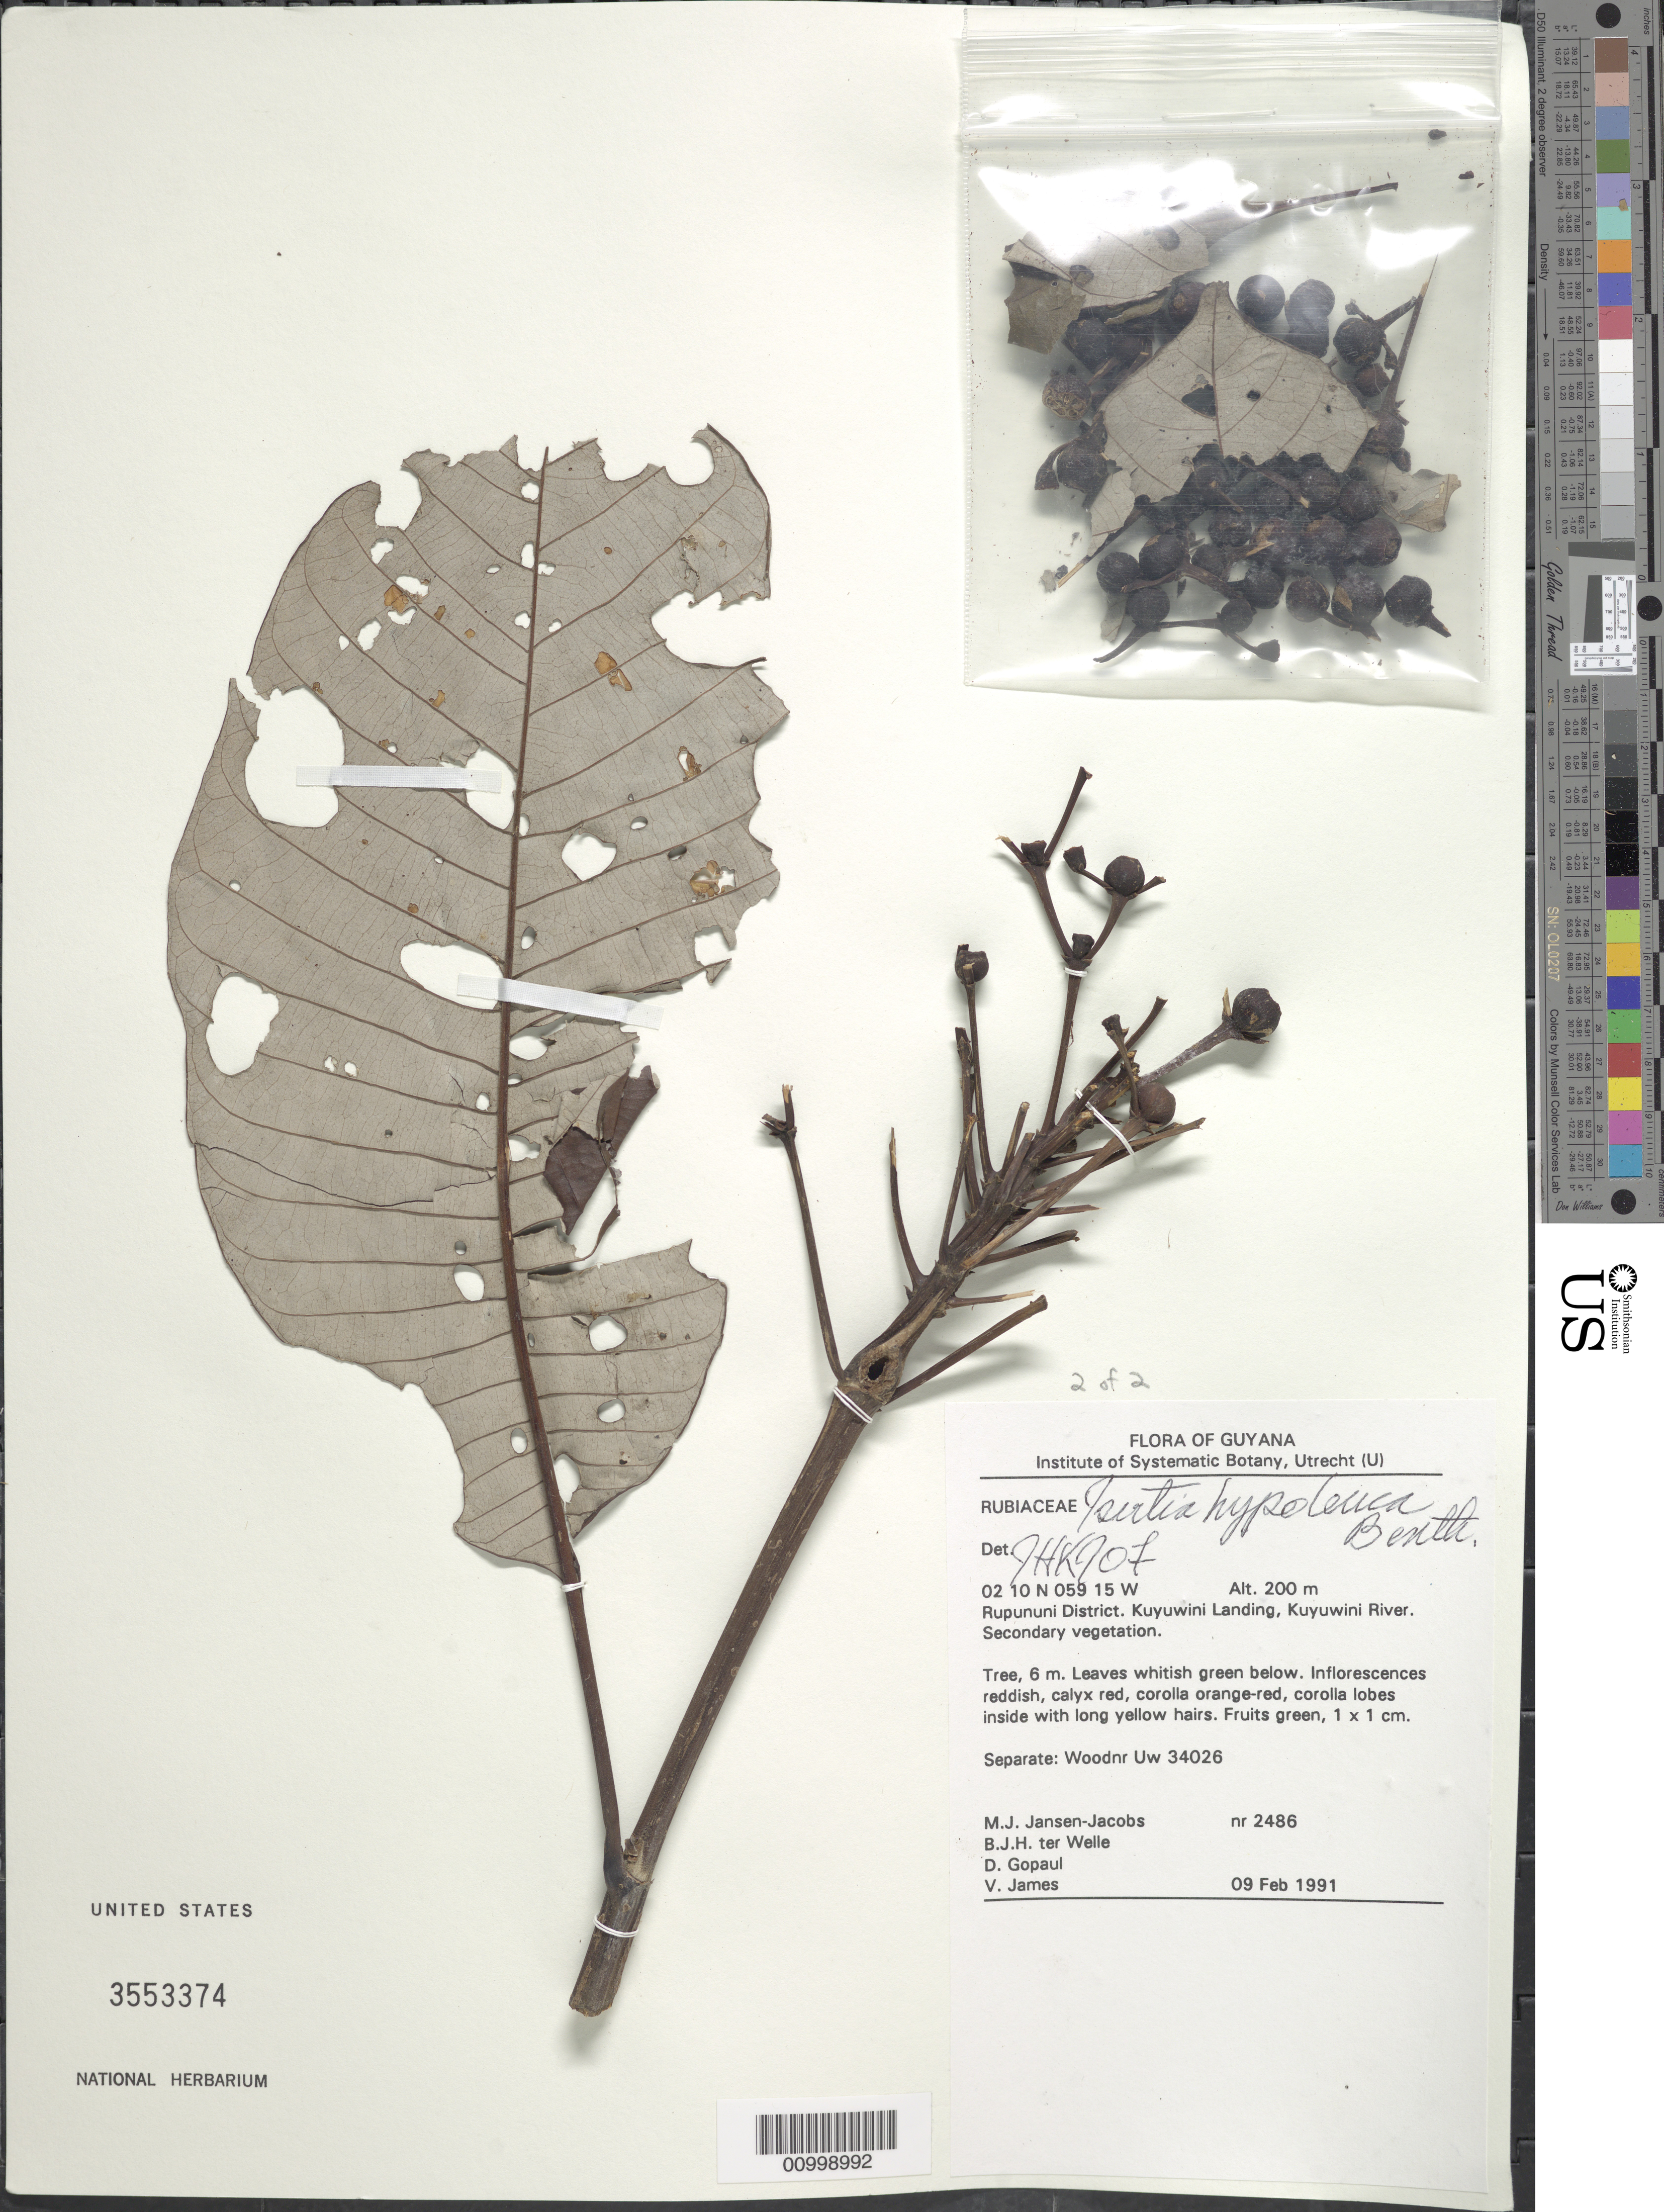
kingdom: Plantae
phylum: Tracheophyta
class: Magnoliopsida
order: Gentianales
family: Rubiaceae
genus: Isertia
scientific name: Isertia hypoleuca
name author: Benth.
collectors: M. J. Jansen-Jacobs, B. Welle, D. Gopaul & V. James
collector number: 2486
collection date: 1991-02-09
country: Guyana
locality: Rupununi District. Kuyuwini Landing, Kuyuwini River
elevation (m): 200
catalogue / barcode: US 3553374